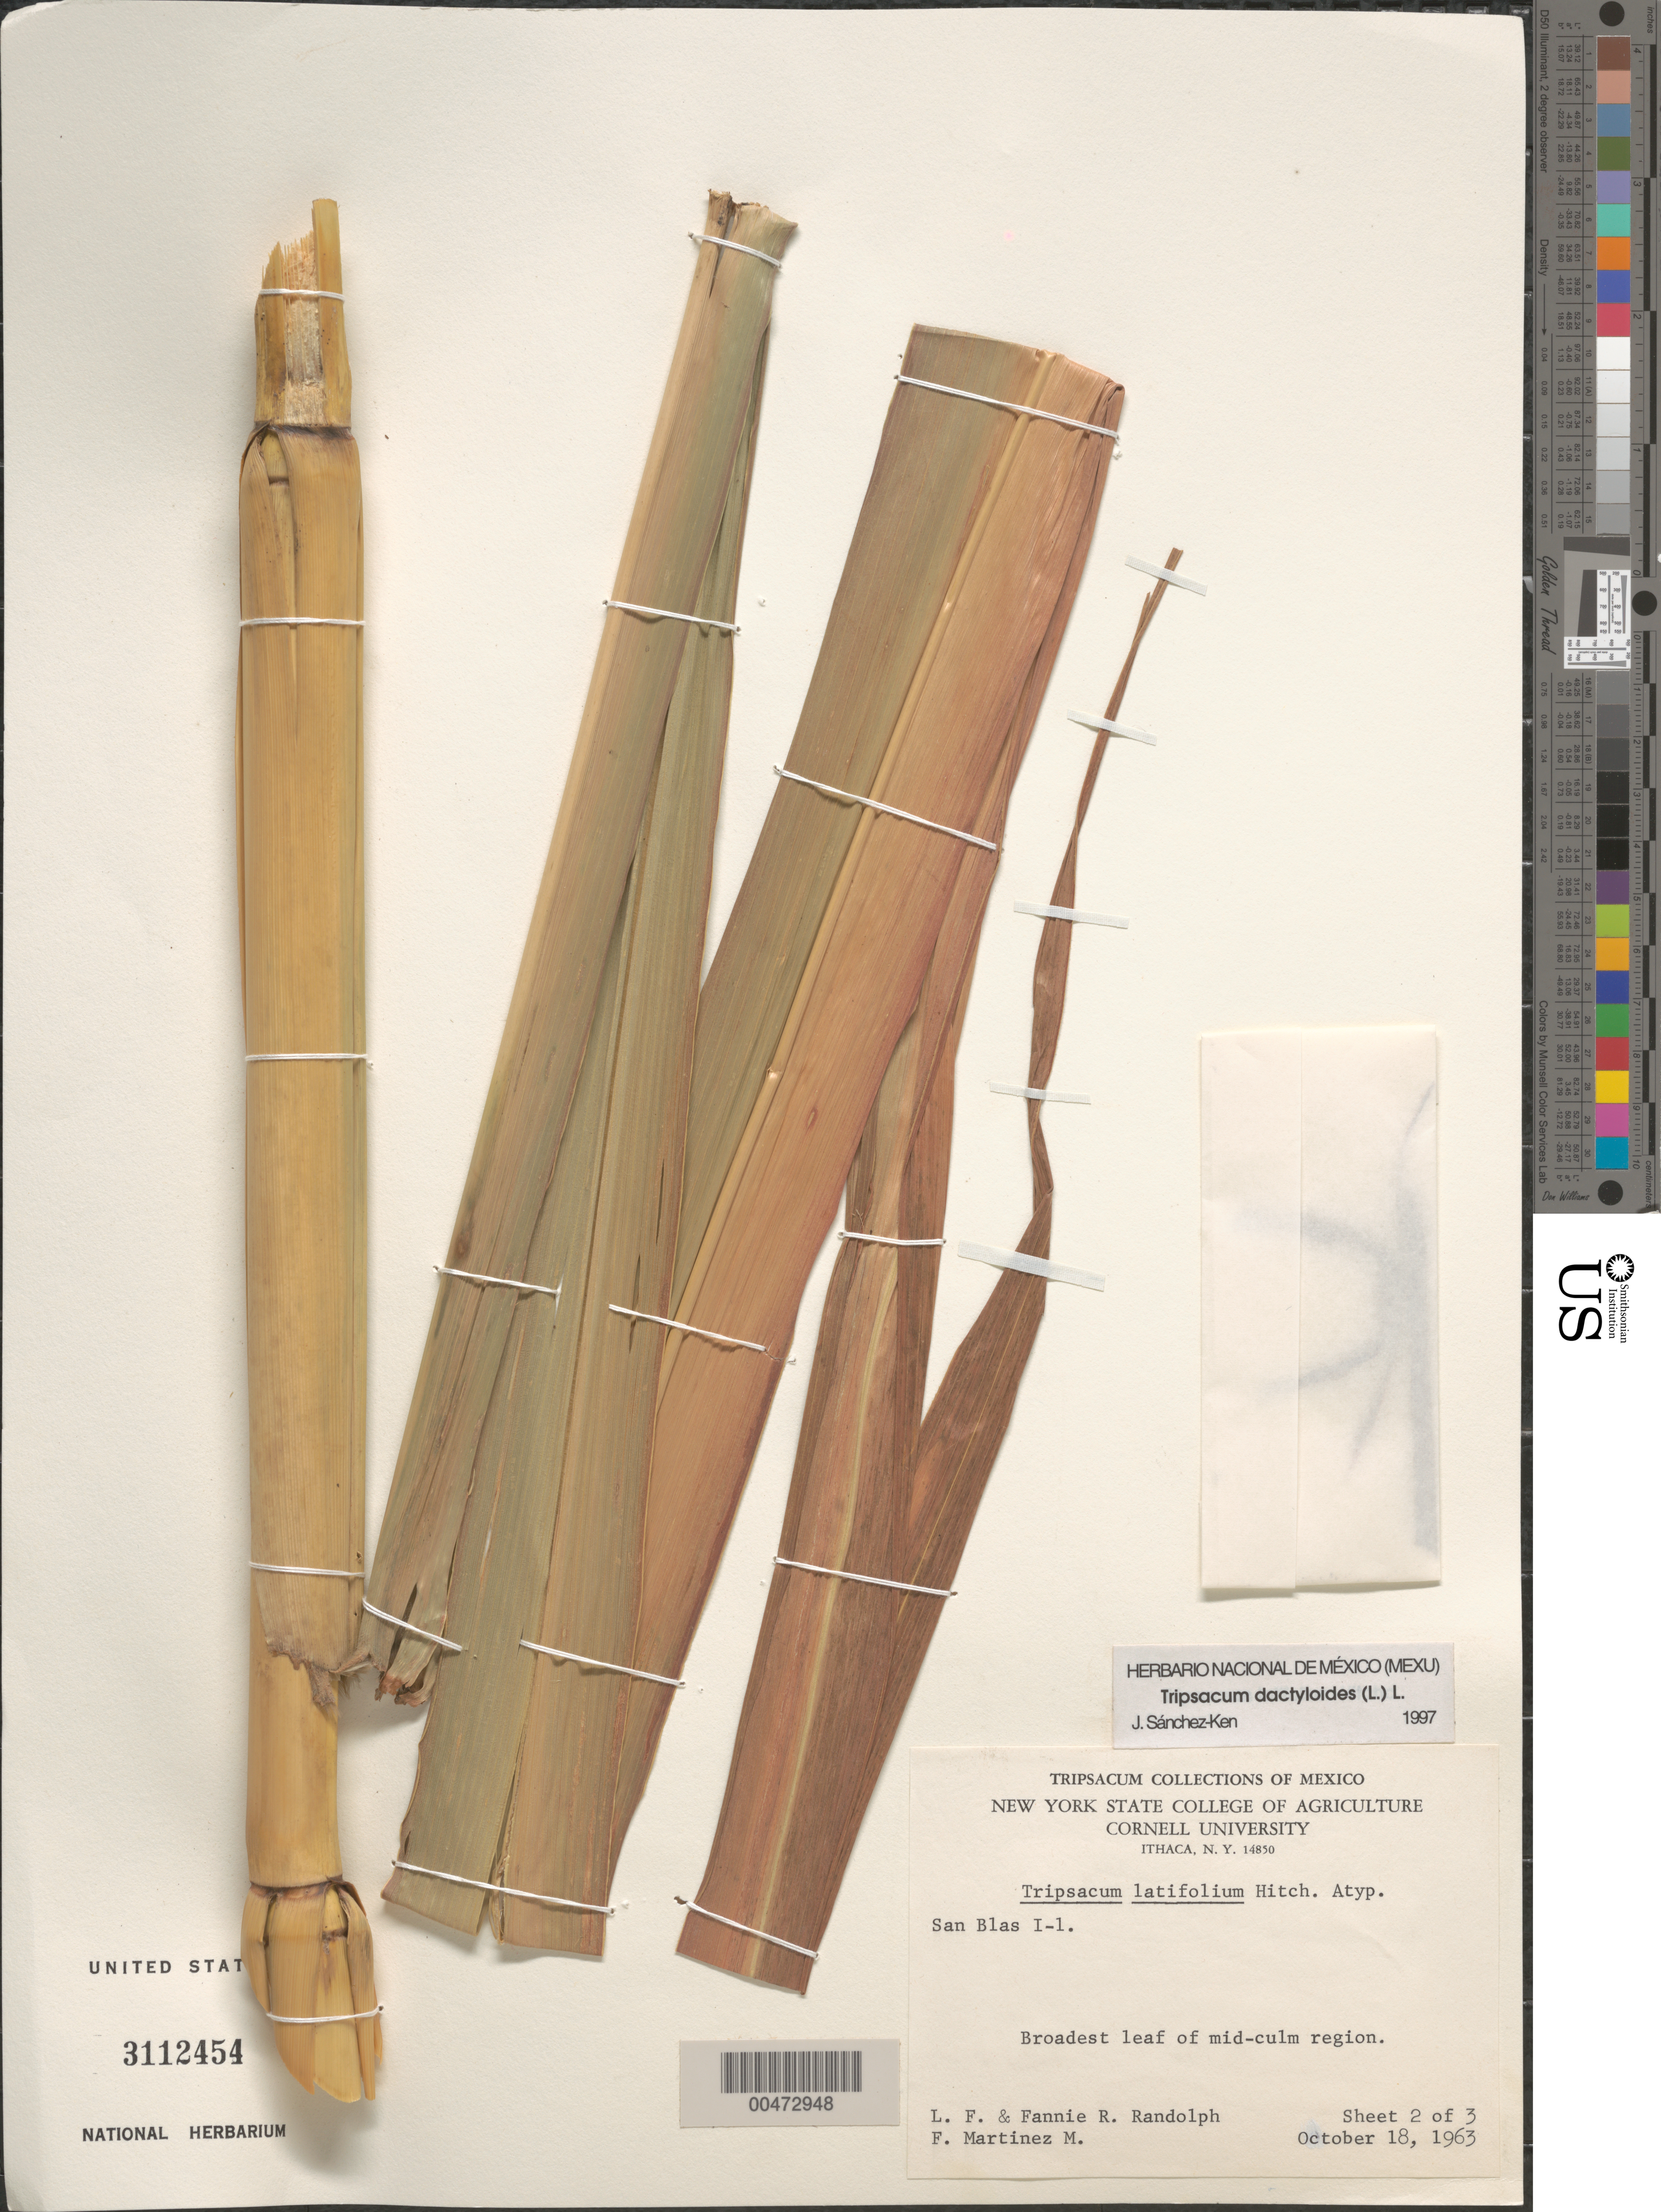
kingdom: Plantae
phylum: Tracheophyta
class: Liliopsida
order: Poales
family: Poaceae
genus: Tripsacum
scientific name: Tripsacum dactyloides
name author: (L.) L.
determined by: Sánchez-Ken, J. G.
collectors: L. F. Randolph, F. Randolph & F. Martinez-M.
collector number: San Blas I-1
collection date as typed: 18 Oct 1963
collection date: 1963-10-18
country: Mexico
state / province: Nayarit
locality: San Blas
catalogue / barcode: US 3112454